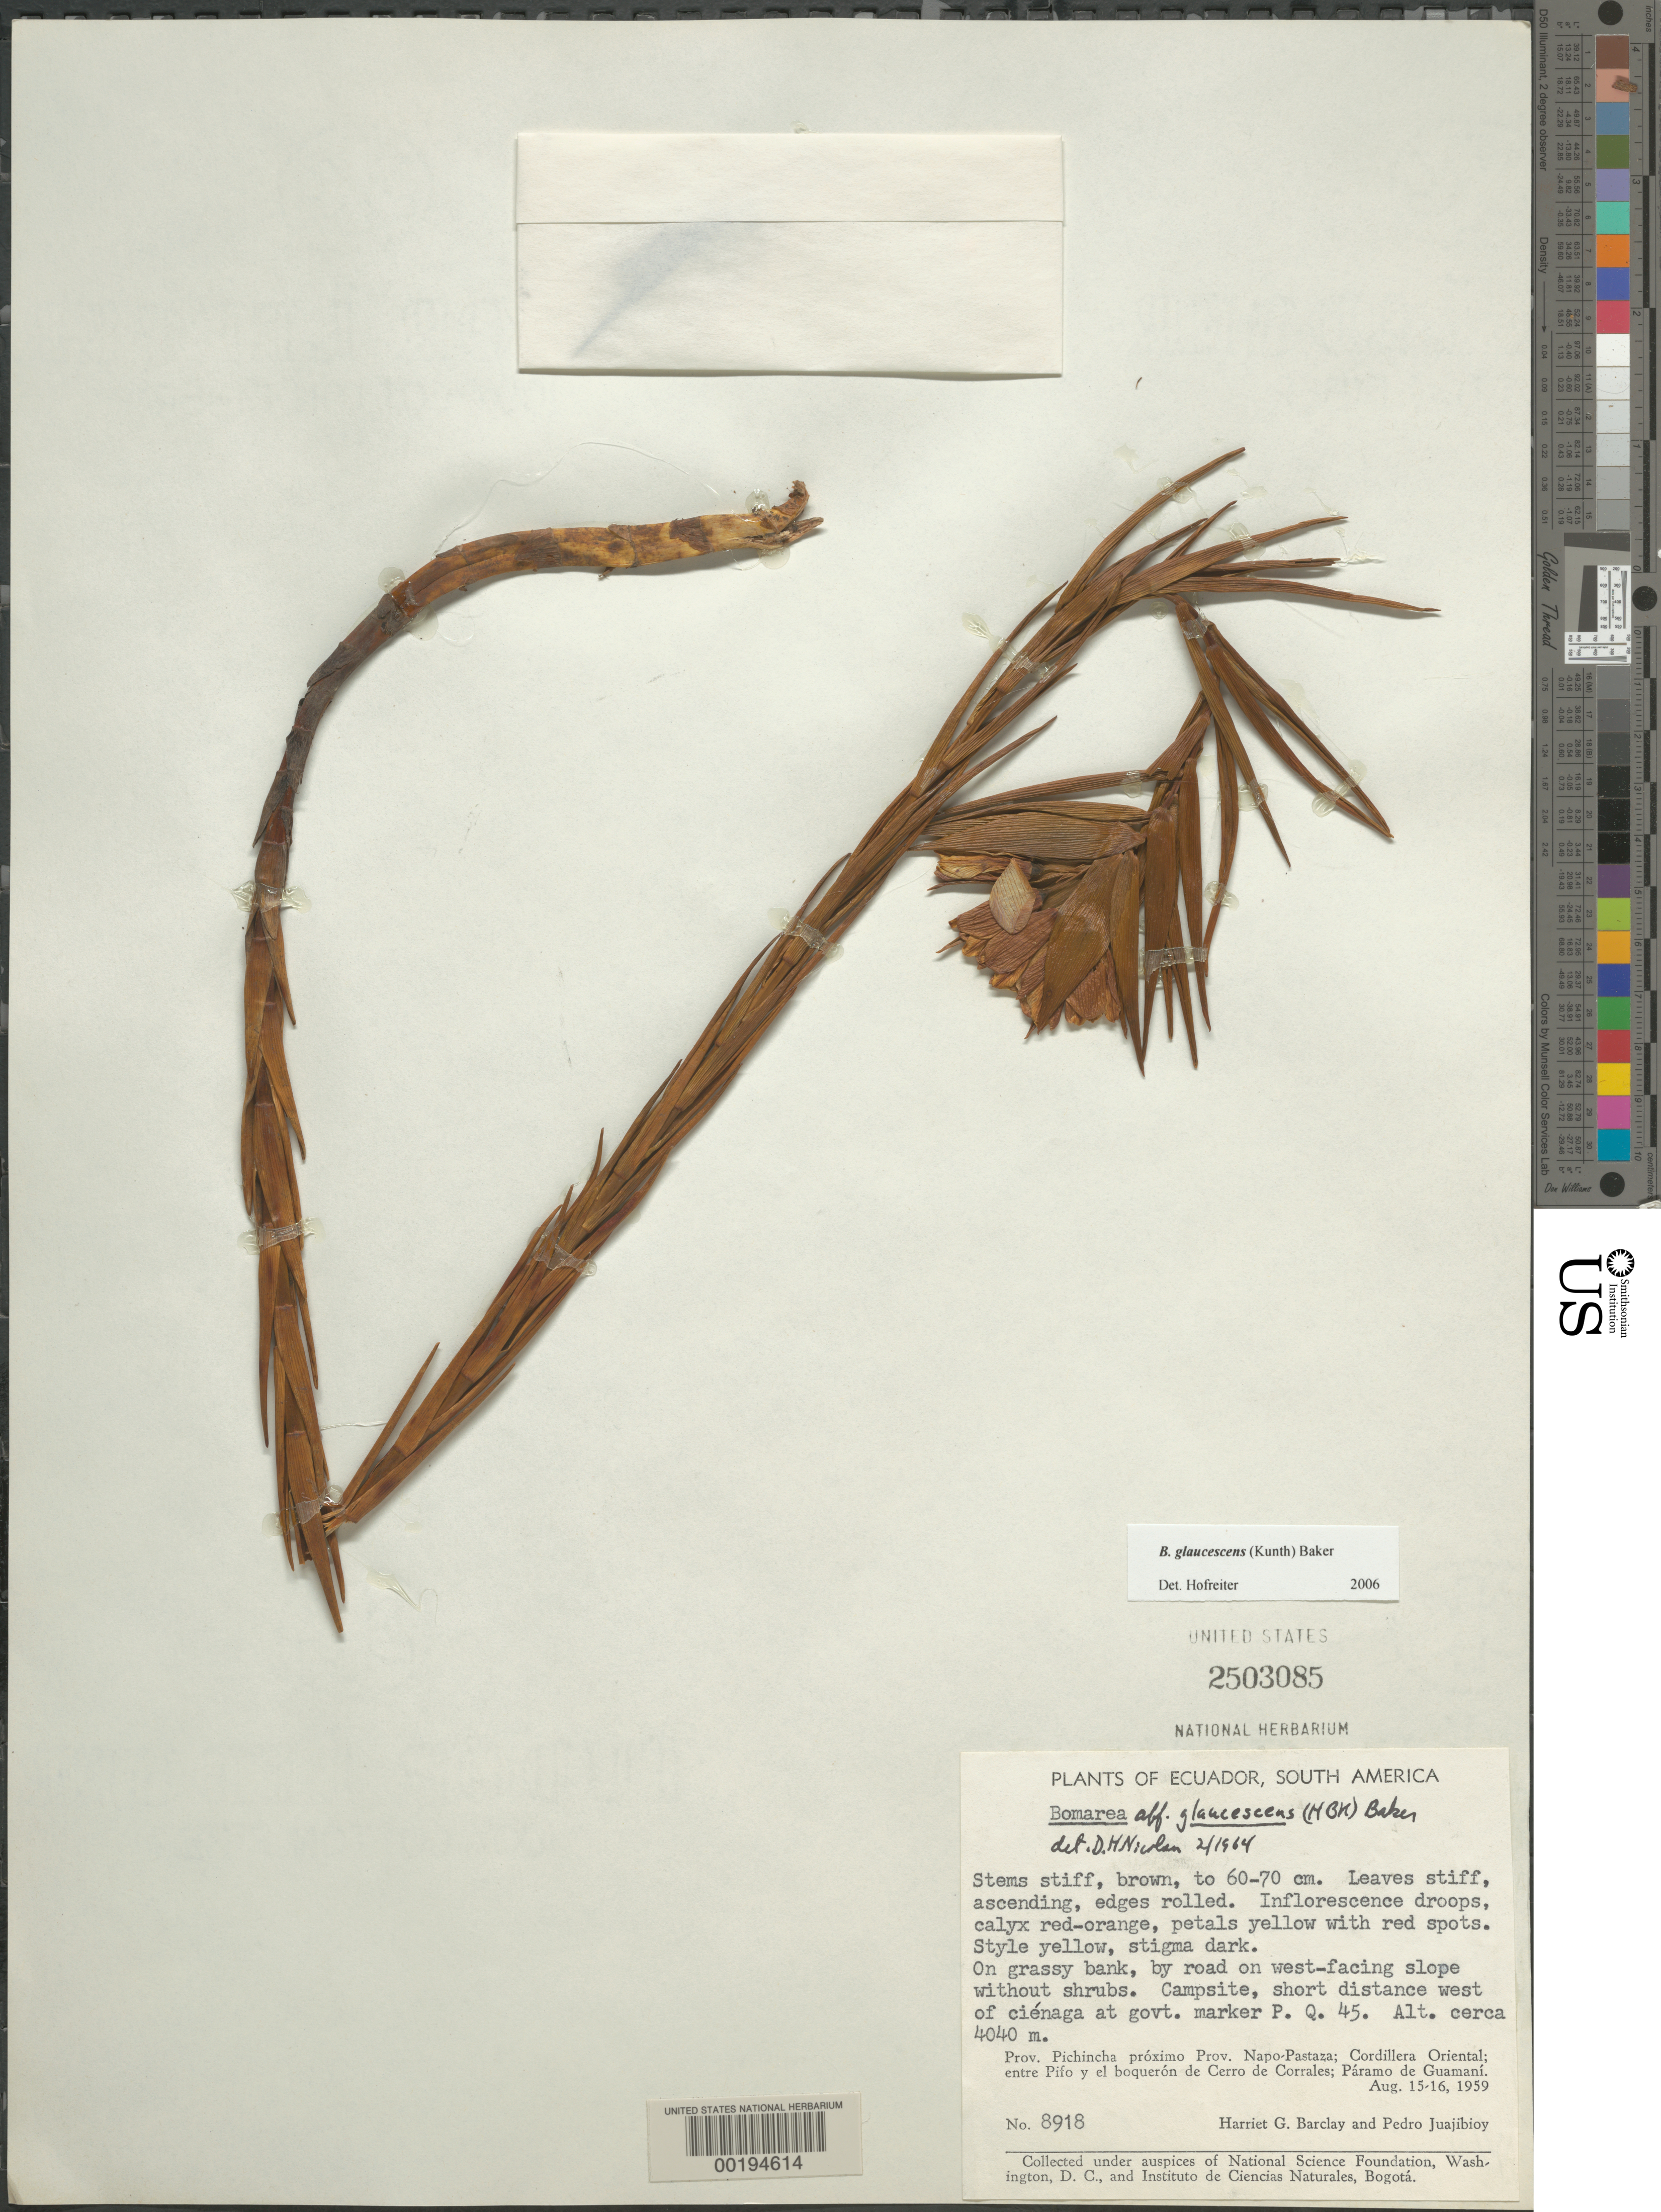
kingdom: Plantae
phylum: Tracheophyta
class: Liliopsida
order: Liliales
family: Alstroemeriaceae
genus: Bomarea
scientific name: Bomarea glaucescens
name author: (Kunth) Baker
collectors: H. G. Barclay & P. Juajibioy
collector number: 8918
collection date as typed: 15 Aug 1959 to 16 Aug 1959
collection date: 1959-08-15/1959-08-16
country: Ecuador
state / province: Pichincha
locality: Cordillera Oriental; between pifo and el Boqueron de Cerro de corrales; Paramo de guamani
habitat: On grassy bank, by road on w facing slope without shrubs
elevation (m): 4040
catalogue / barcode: US 2503085